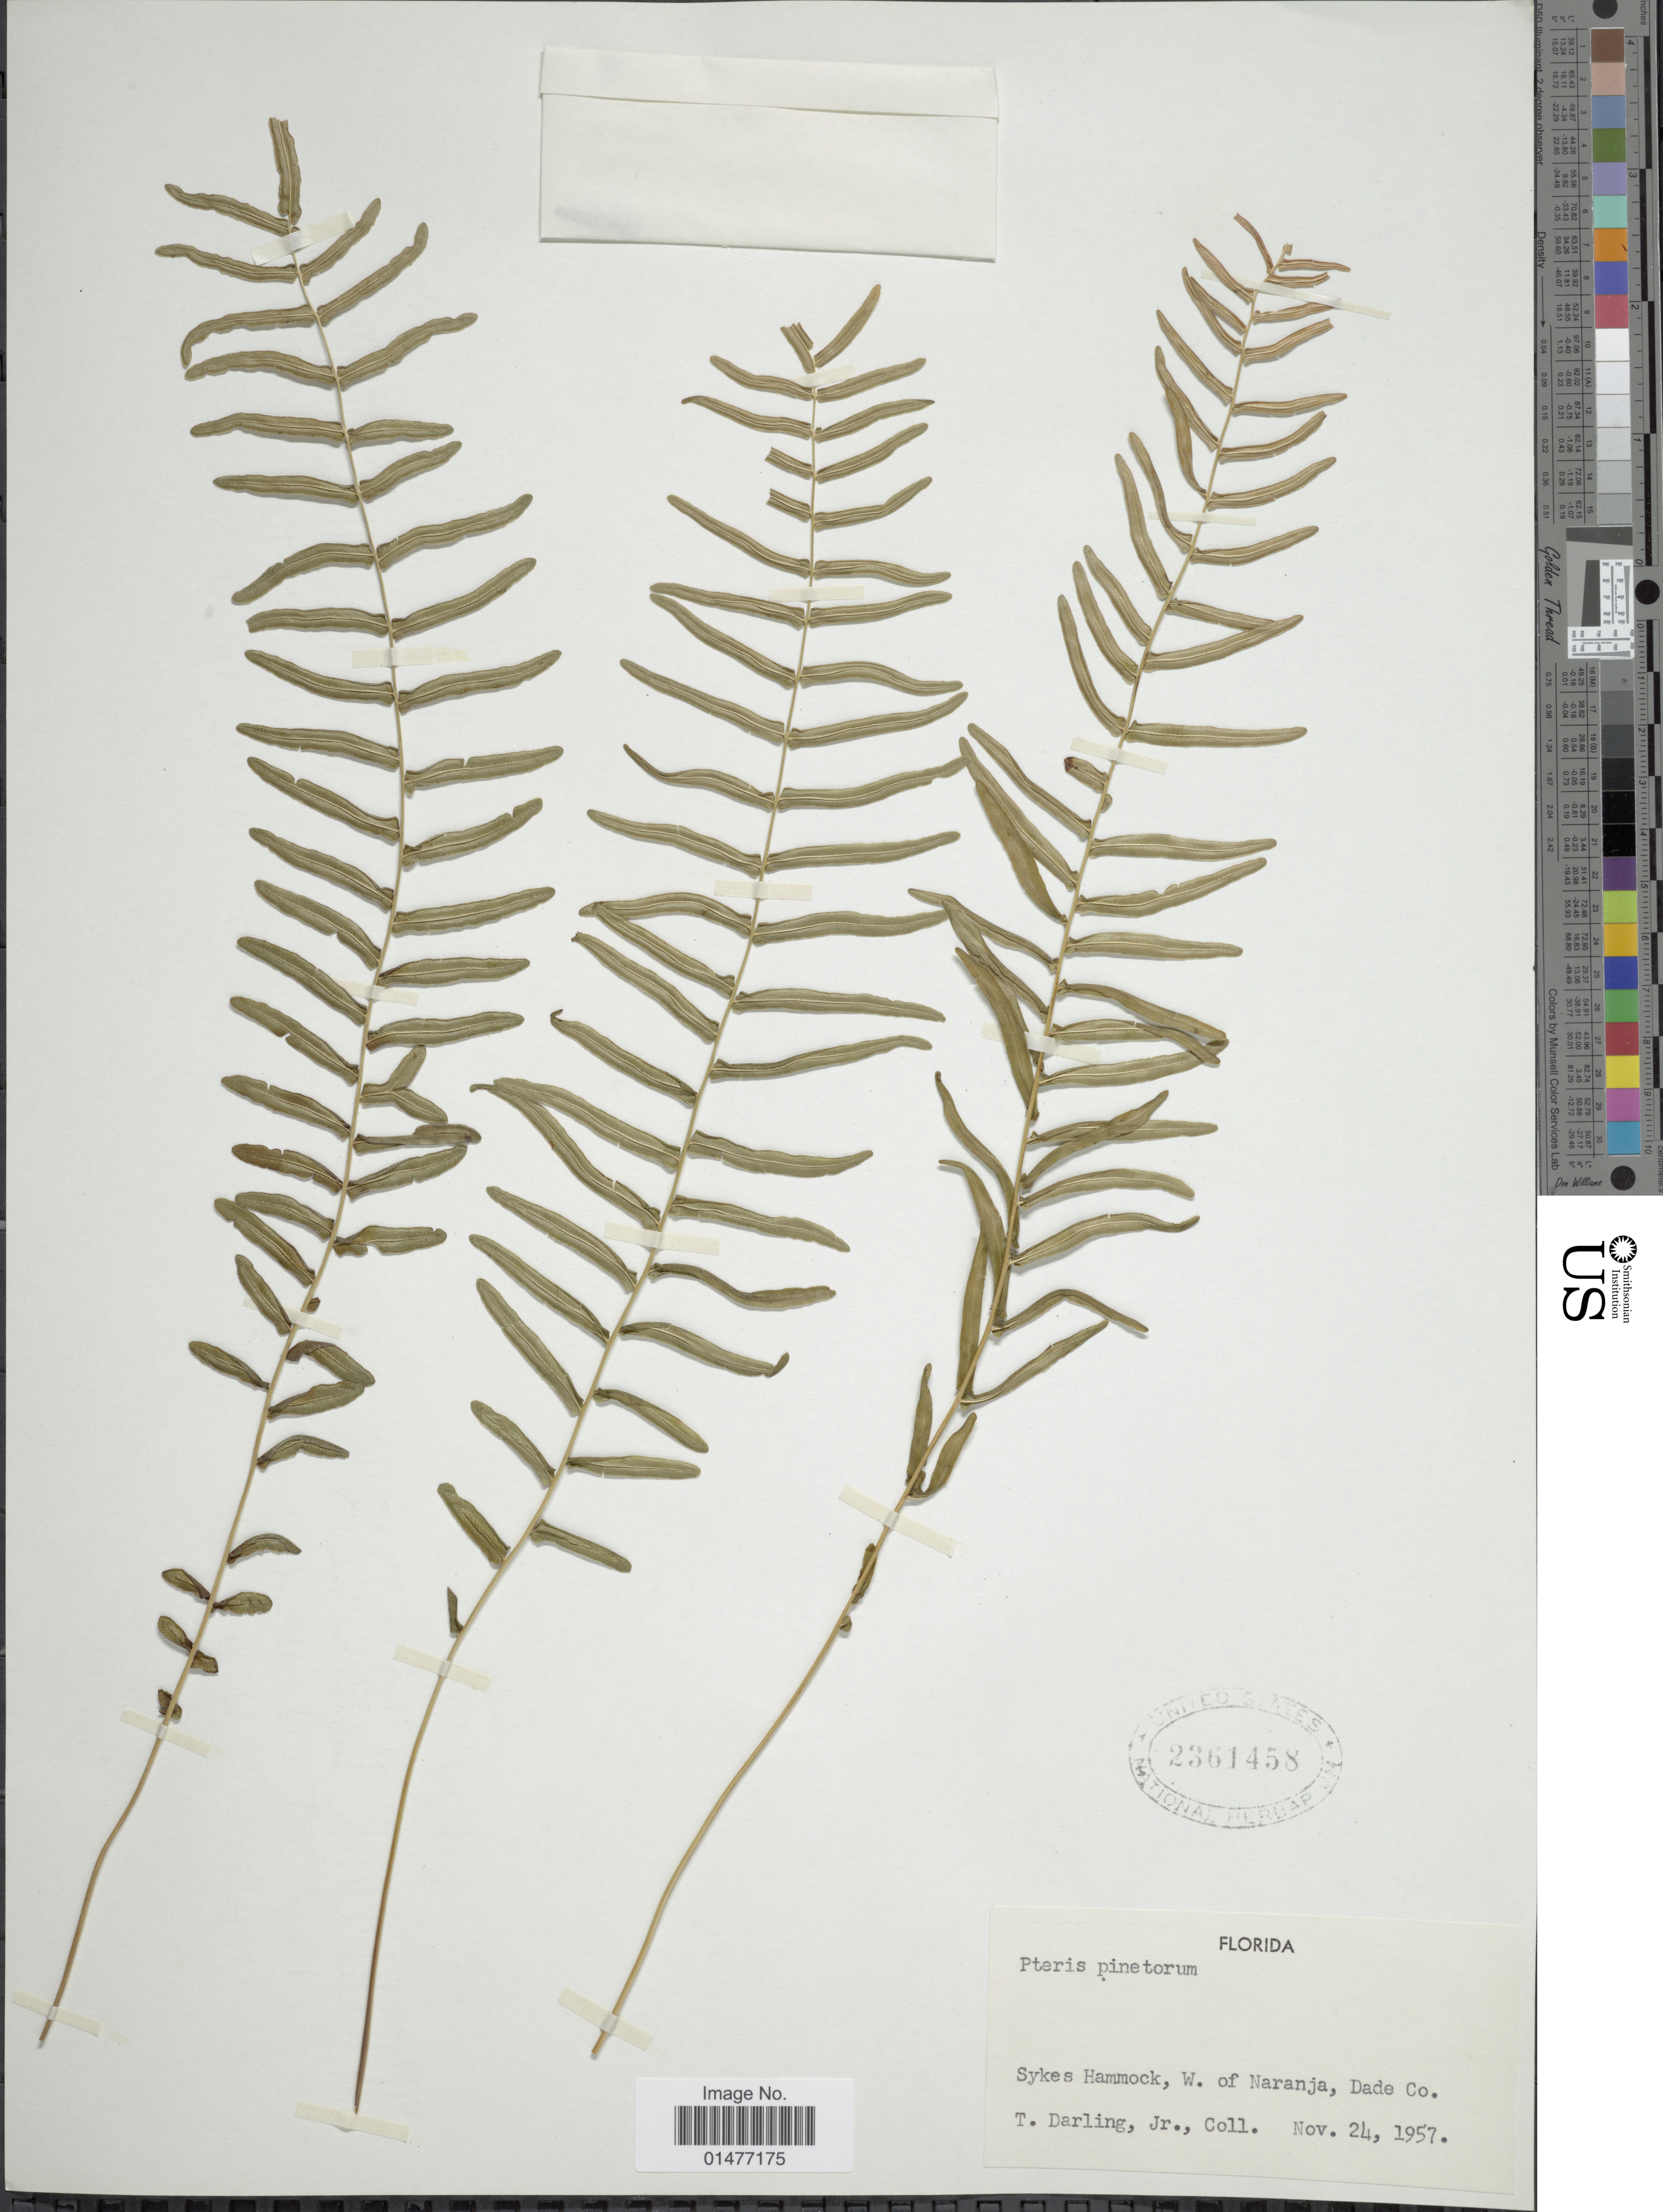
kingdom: Plantae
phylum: Tracheophyta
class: Polypodiopsida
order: Polypodiales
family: Pteridaceae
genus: Pteris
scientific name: Pteris bahamenis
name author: (J. Agardh) Fée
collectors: T. Darling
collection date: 1957-11-24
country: United States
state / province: Florida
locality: Sykes Hammock, W. of Naranja, Dade Co.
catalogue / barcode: US 2361458